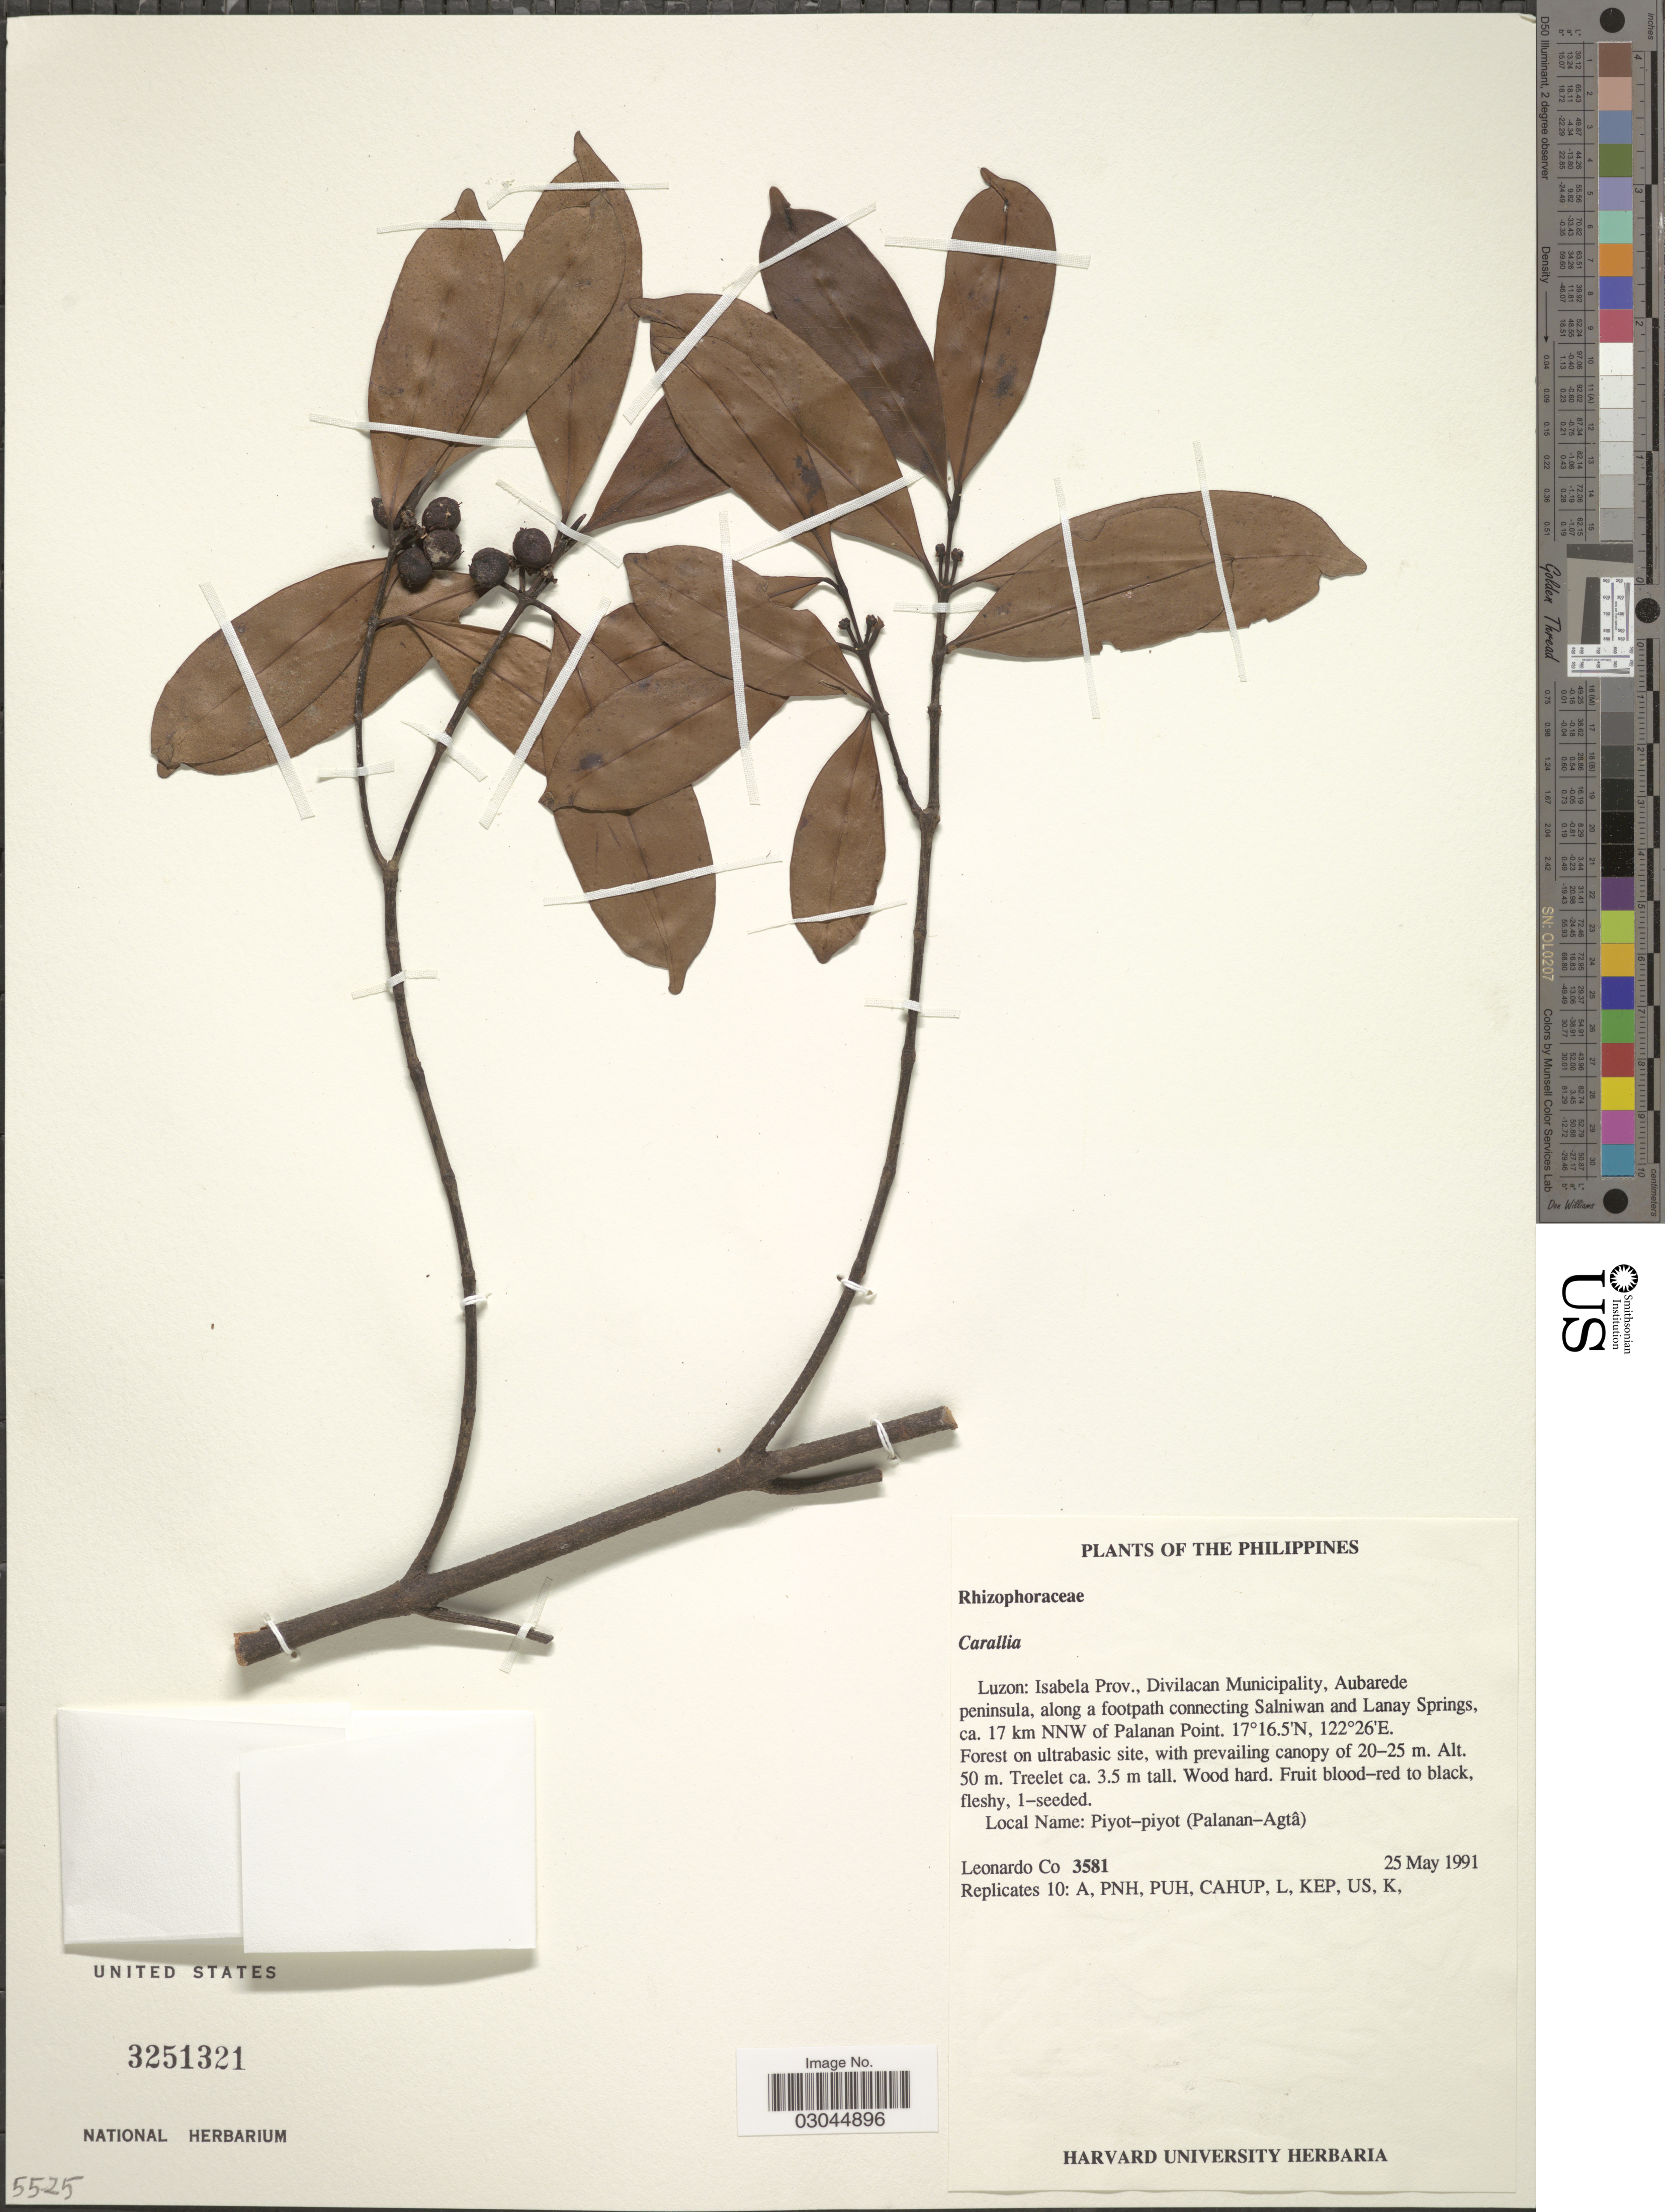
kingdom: Plantae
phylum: Tracheophyta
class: Magnoliopsida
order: Malpighiales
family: Rhizophoraceae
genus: Carallia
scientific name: Carallia sp.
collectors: L. Co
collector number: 3581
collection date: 1991-05-25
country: Philippines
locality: Luzon: Isabela Prov., Divilacan Municipality, Aubarede peninsula, along a foothpath connecting Salniwan and Lanay Springs, ca. 17 km NNW of Palanan Point.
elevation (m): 50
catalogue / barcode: US 3251321